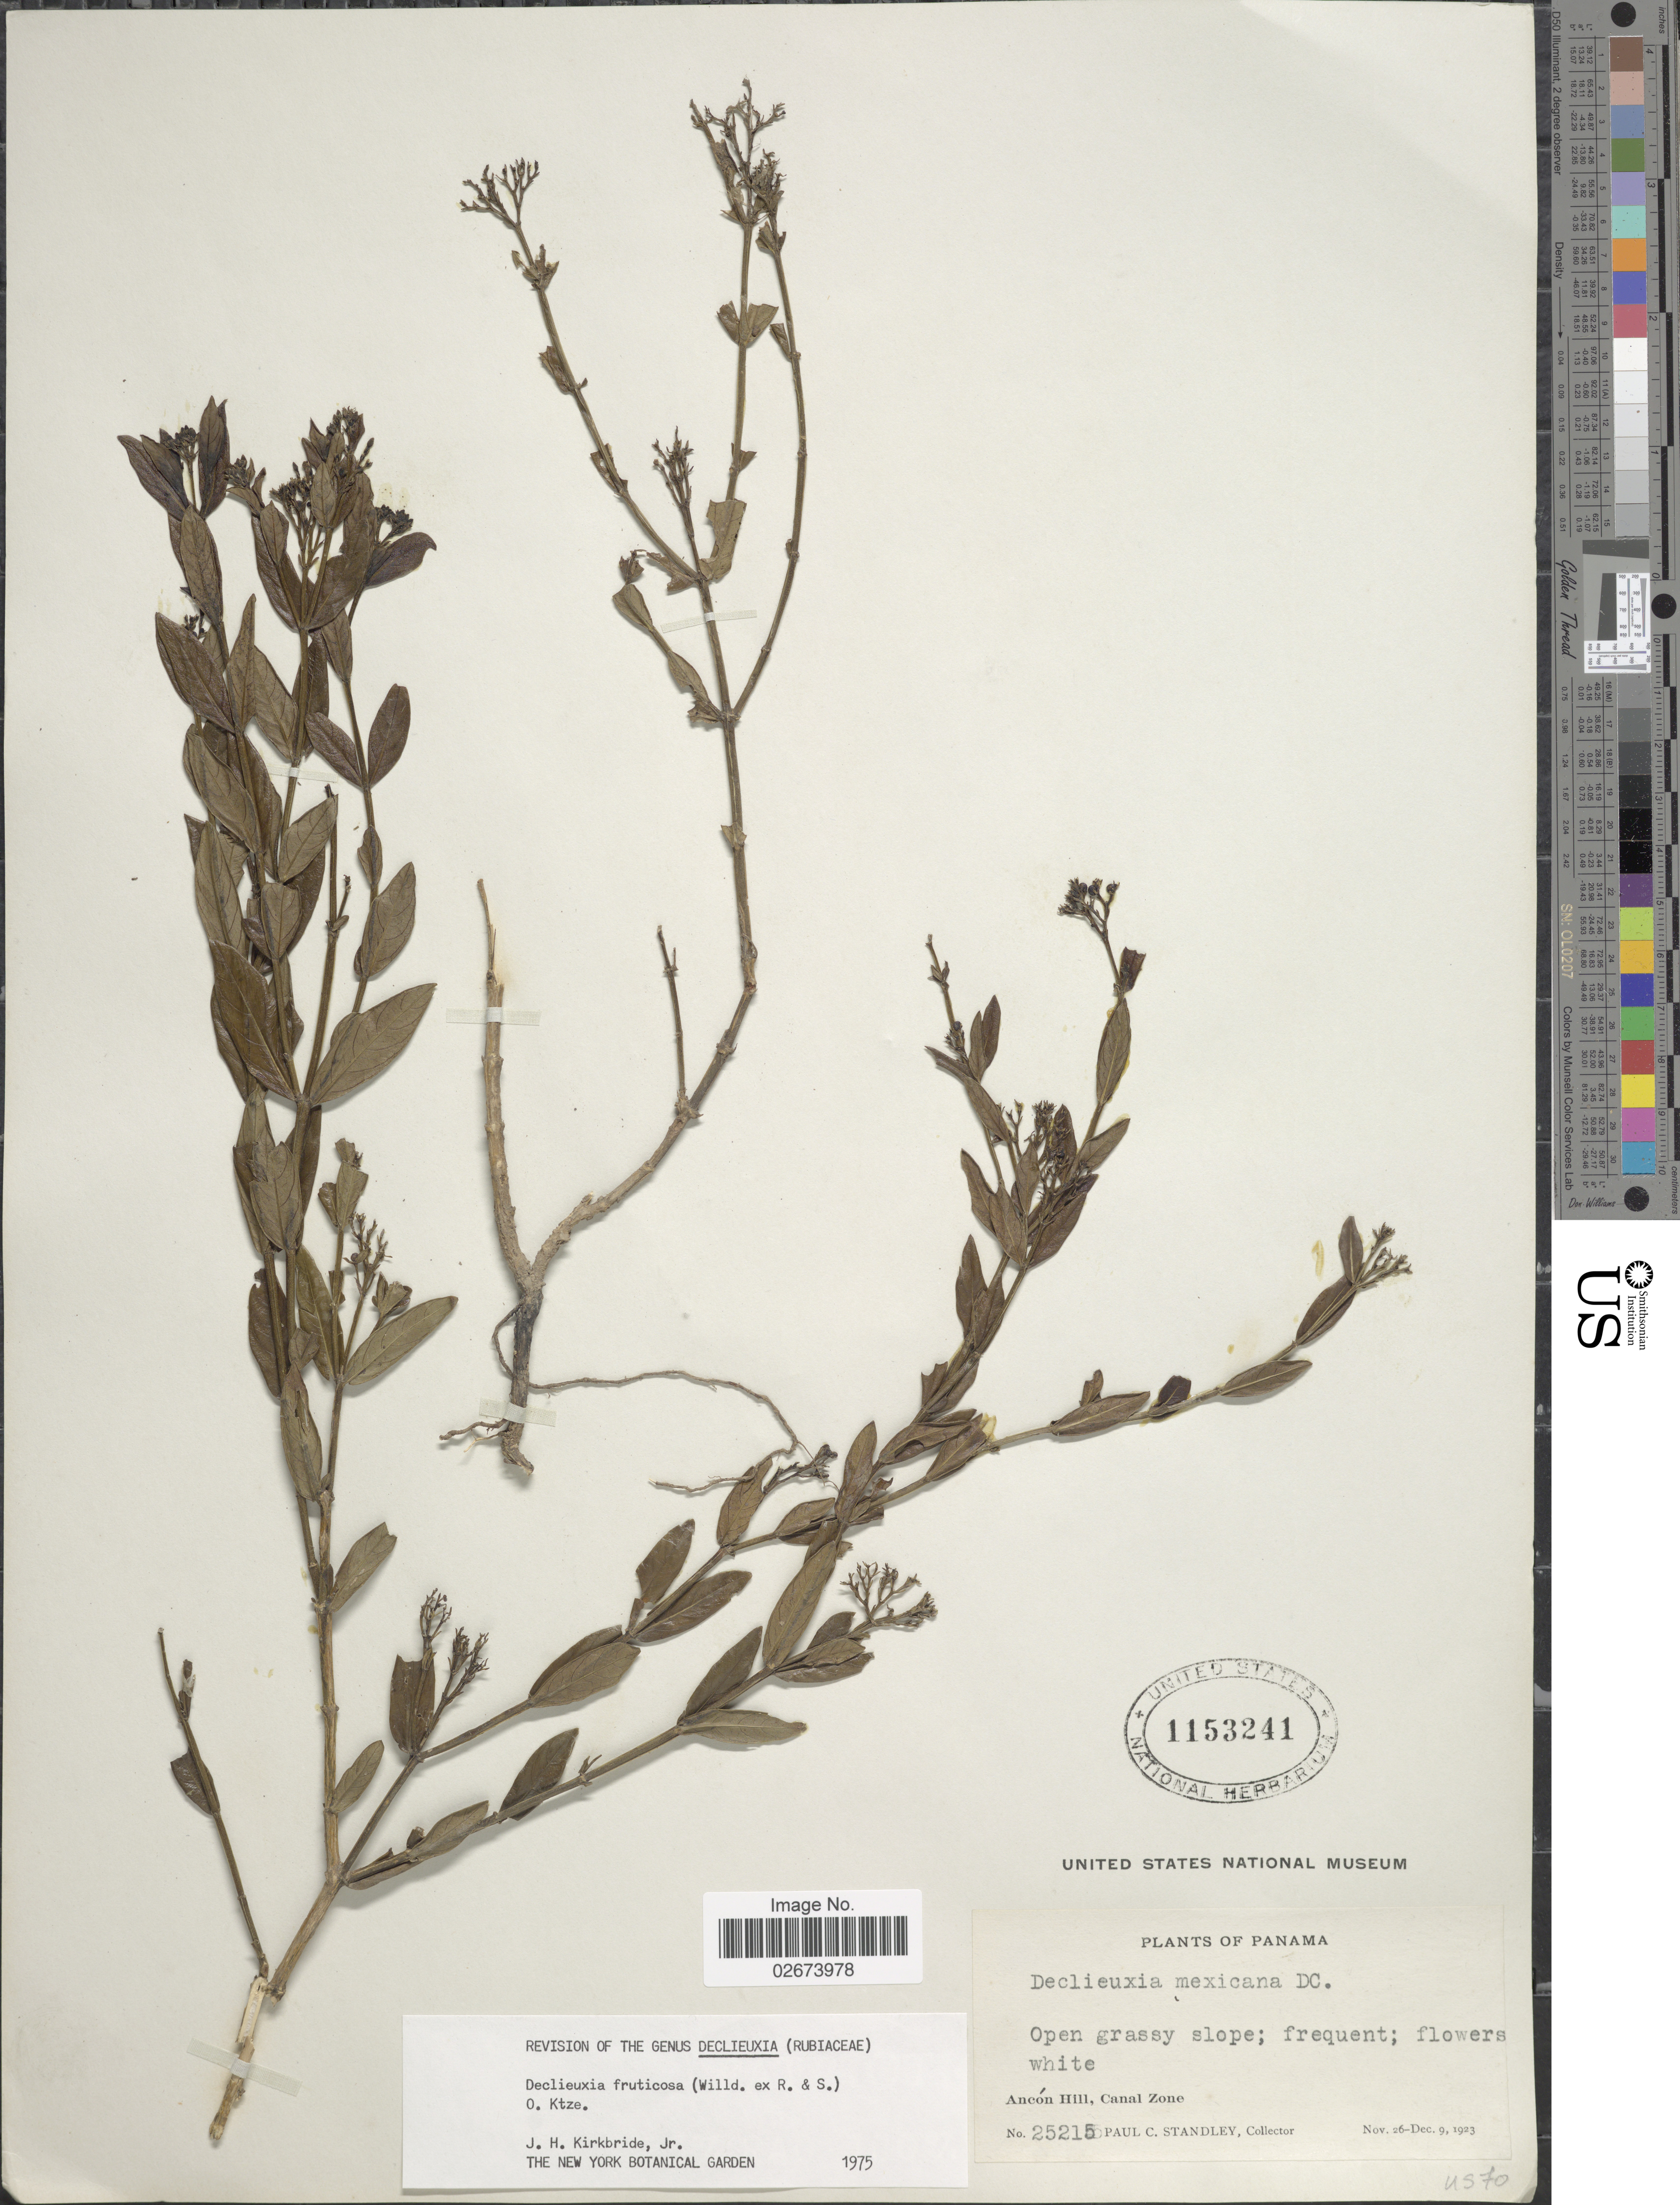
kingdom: Plantae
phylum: Tracheophyta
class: Magnoliopsida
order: Gentianales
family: Rubiaceae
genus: Declieuxia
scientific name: Declieuxia fruticosa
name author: (Willd. ex Roem. & Schult.) Kuntze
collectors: P. C. Standley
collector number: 25215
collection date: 1923-11-26/1923-12-09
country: Panama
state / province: Colón / Panamá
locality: Ancón Hill, Canal Zone.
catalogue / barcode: US 1153241